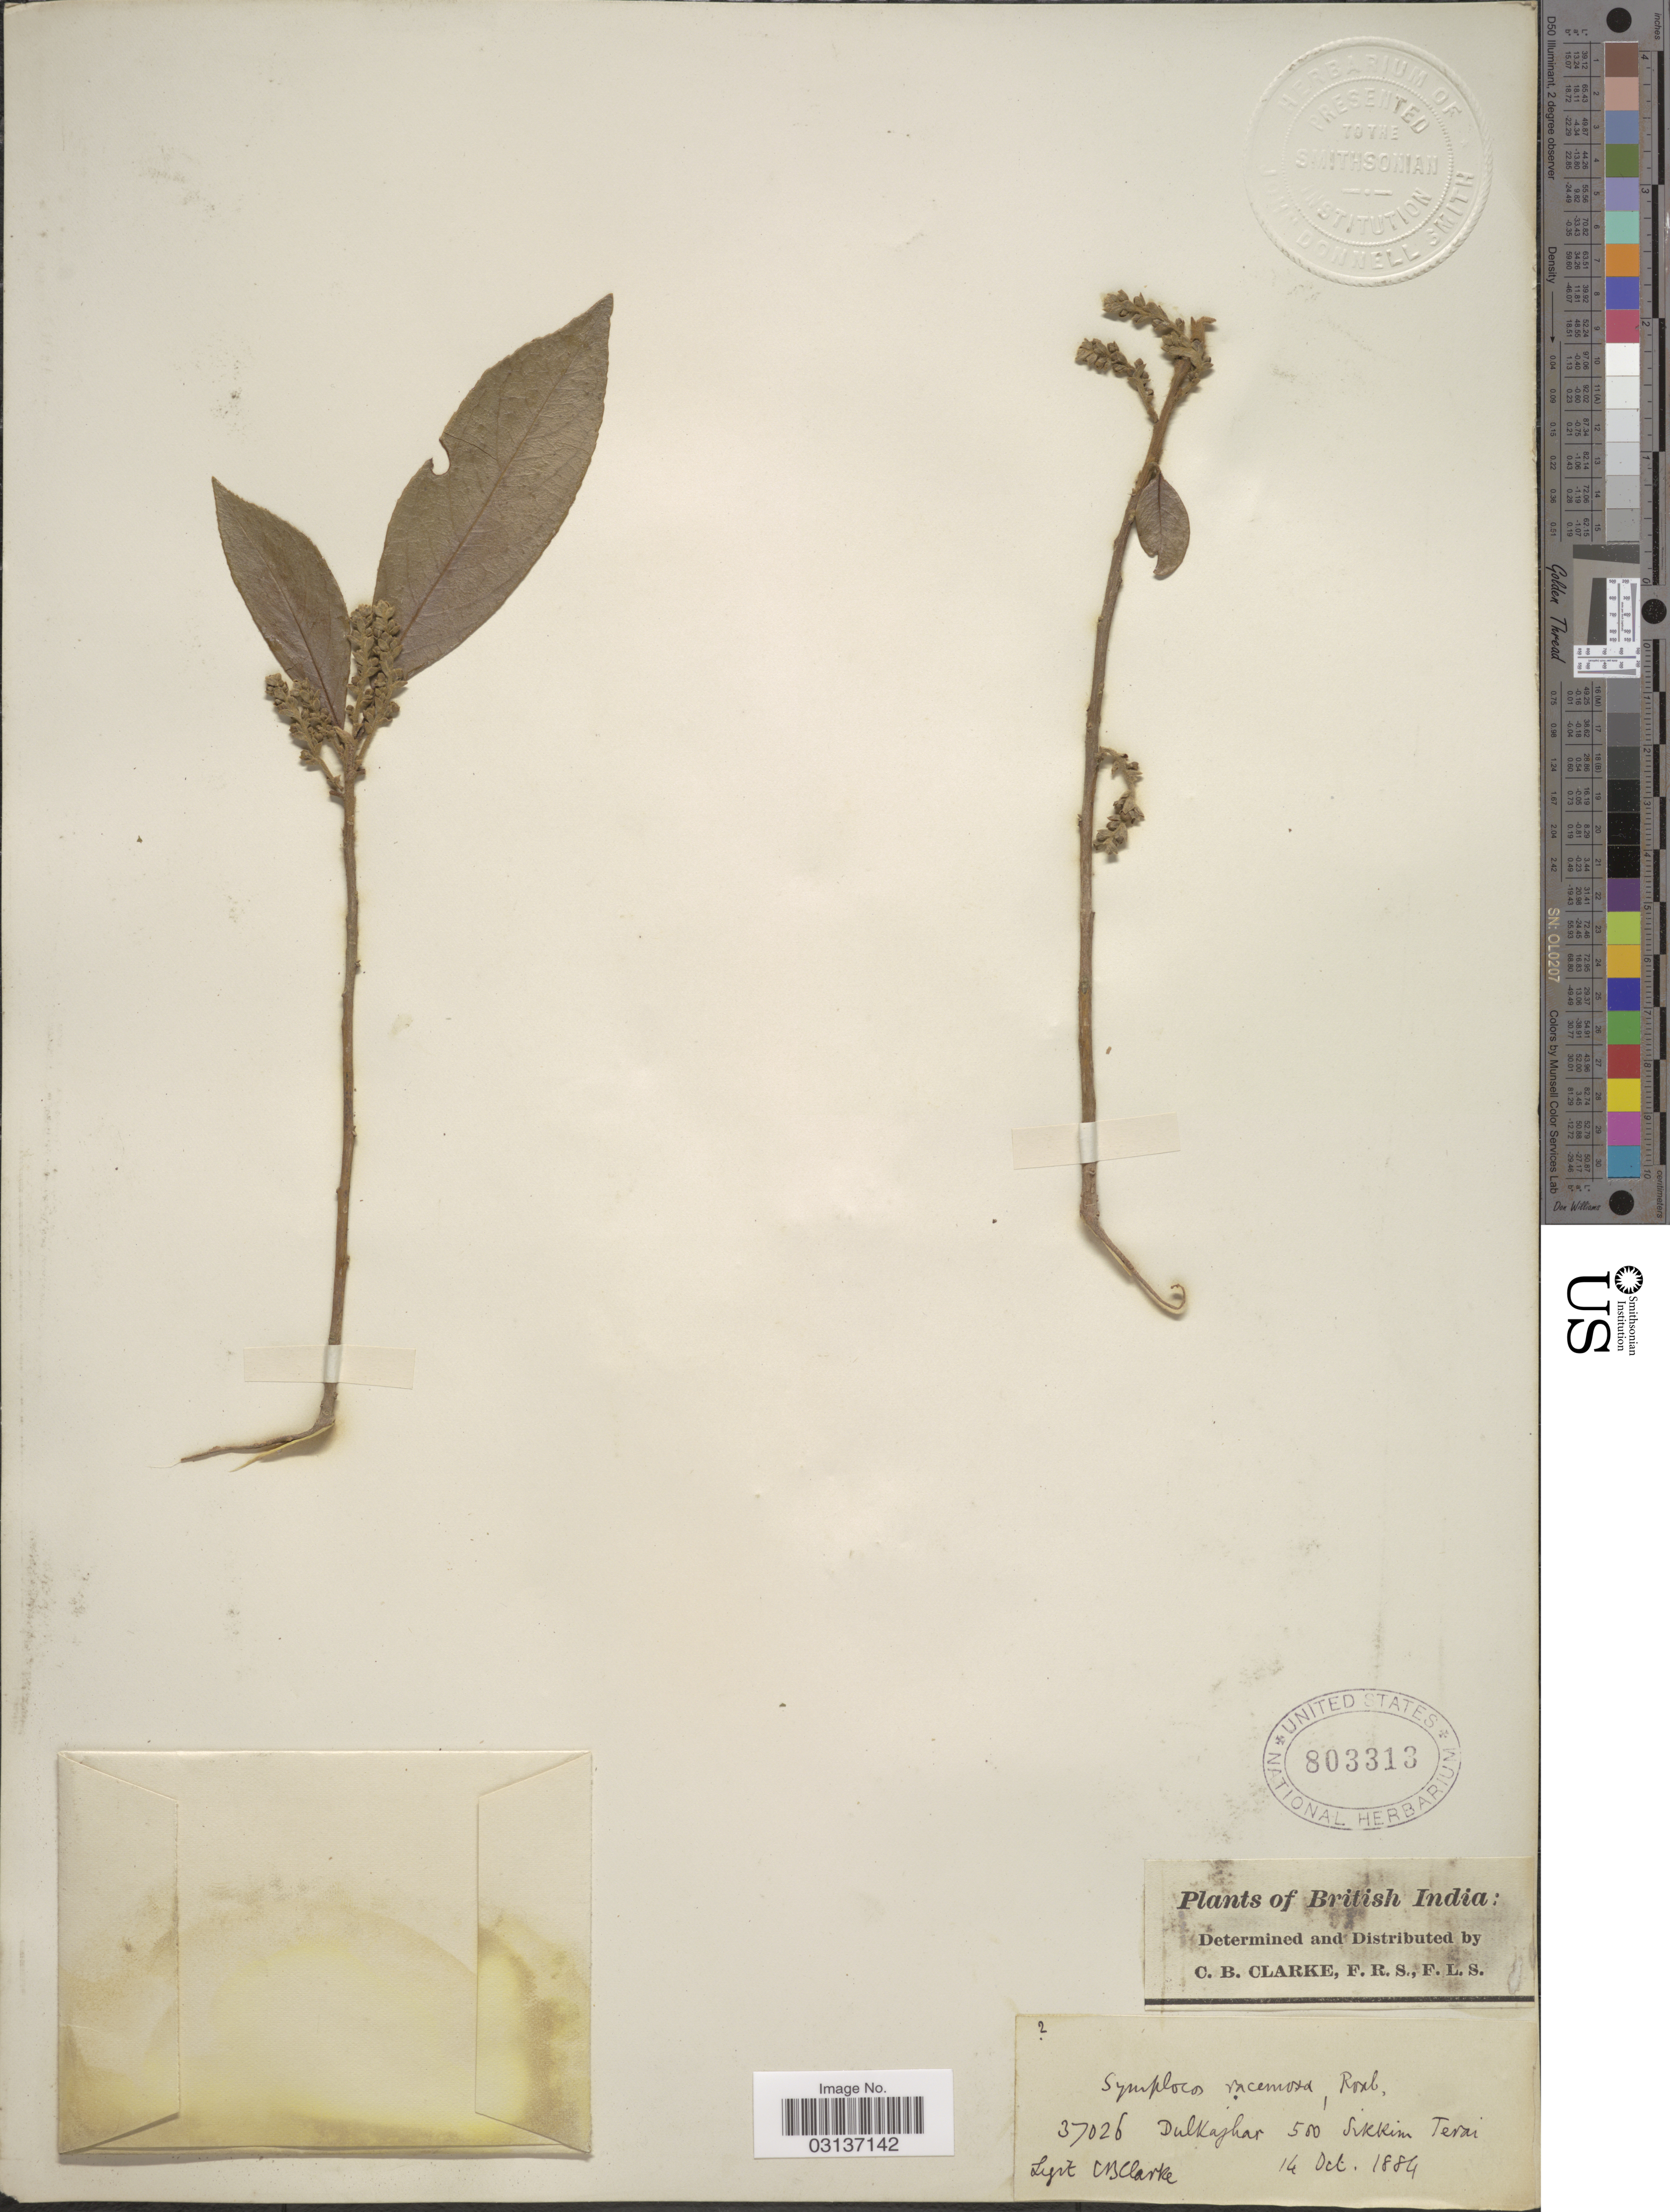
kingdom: Plantae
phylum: Tracheophyta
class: Magnoliopsida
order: Ericales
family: Symplocaceae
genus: Symplocos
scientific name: Symplocos racemosa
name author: Roxb.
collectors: C. B. Clarke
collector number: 37026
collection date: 1884-10-14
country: India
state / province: Sikkim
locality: British India. Dulkajhar Sikkim Terai.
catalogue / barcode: US 803313